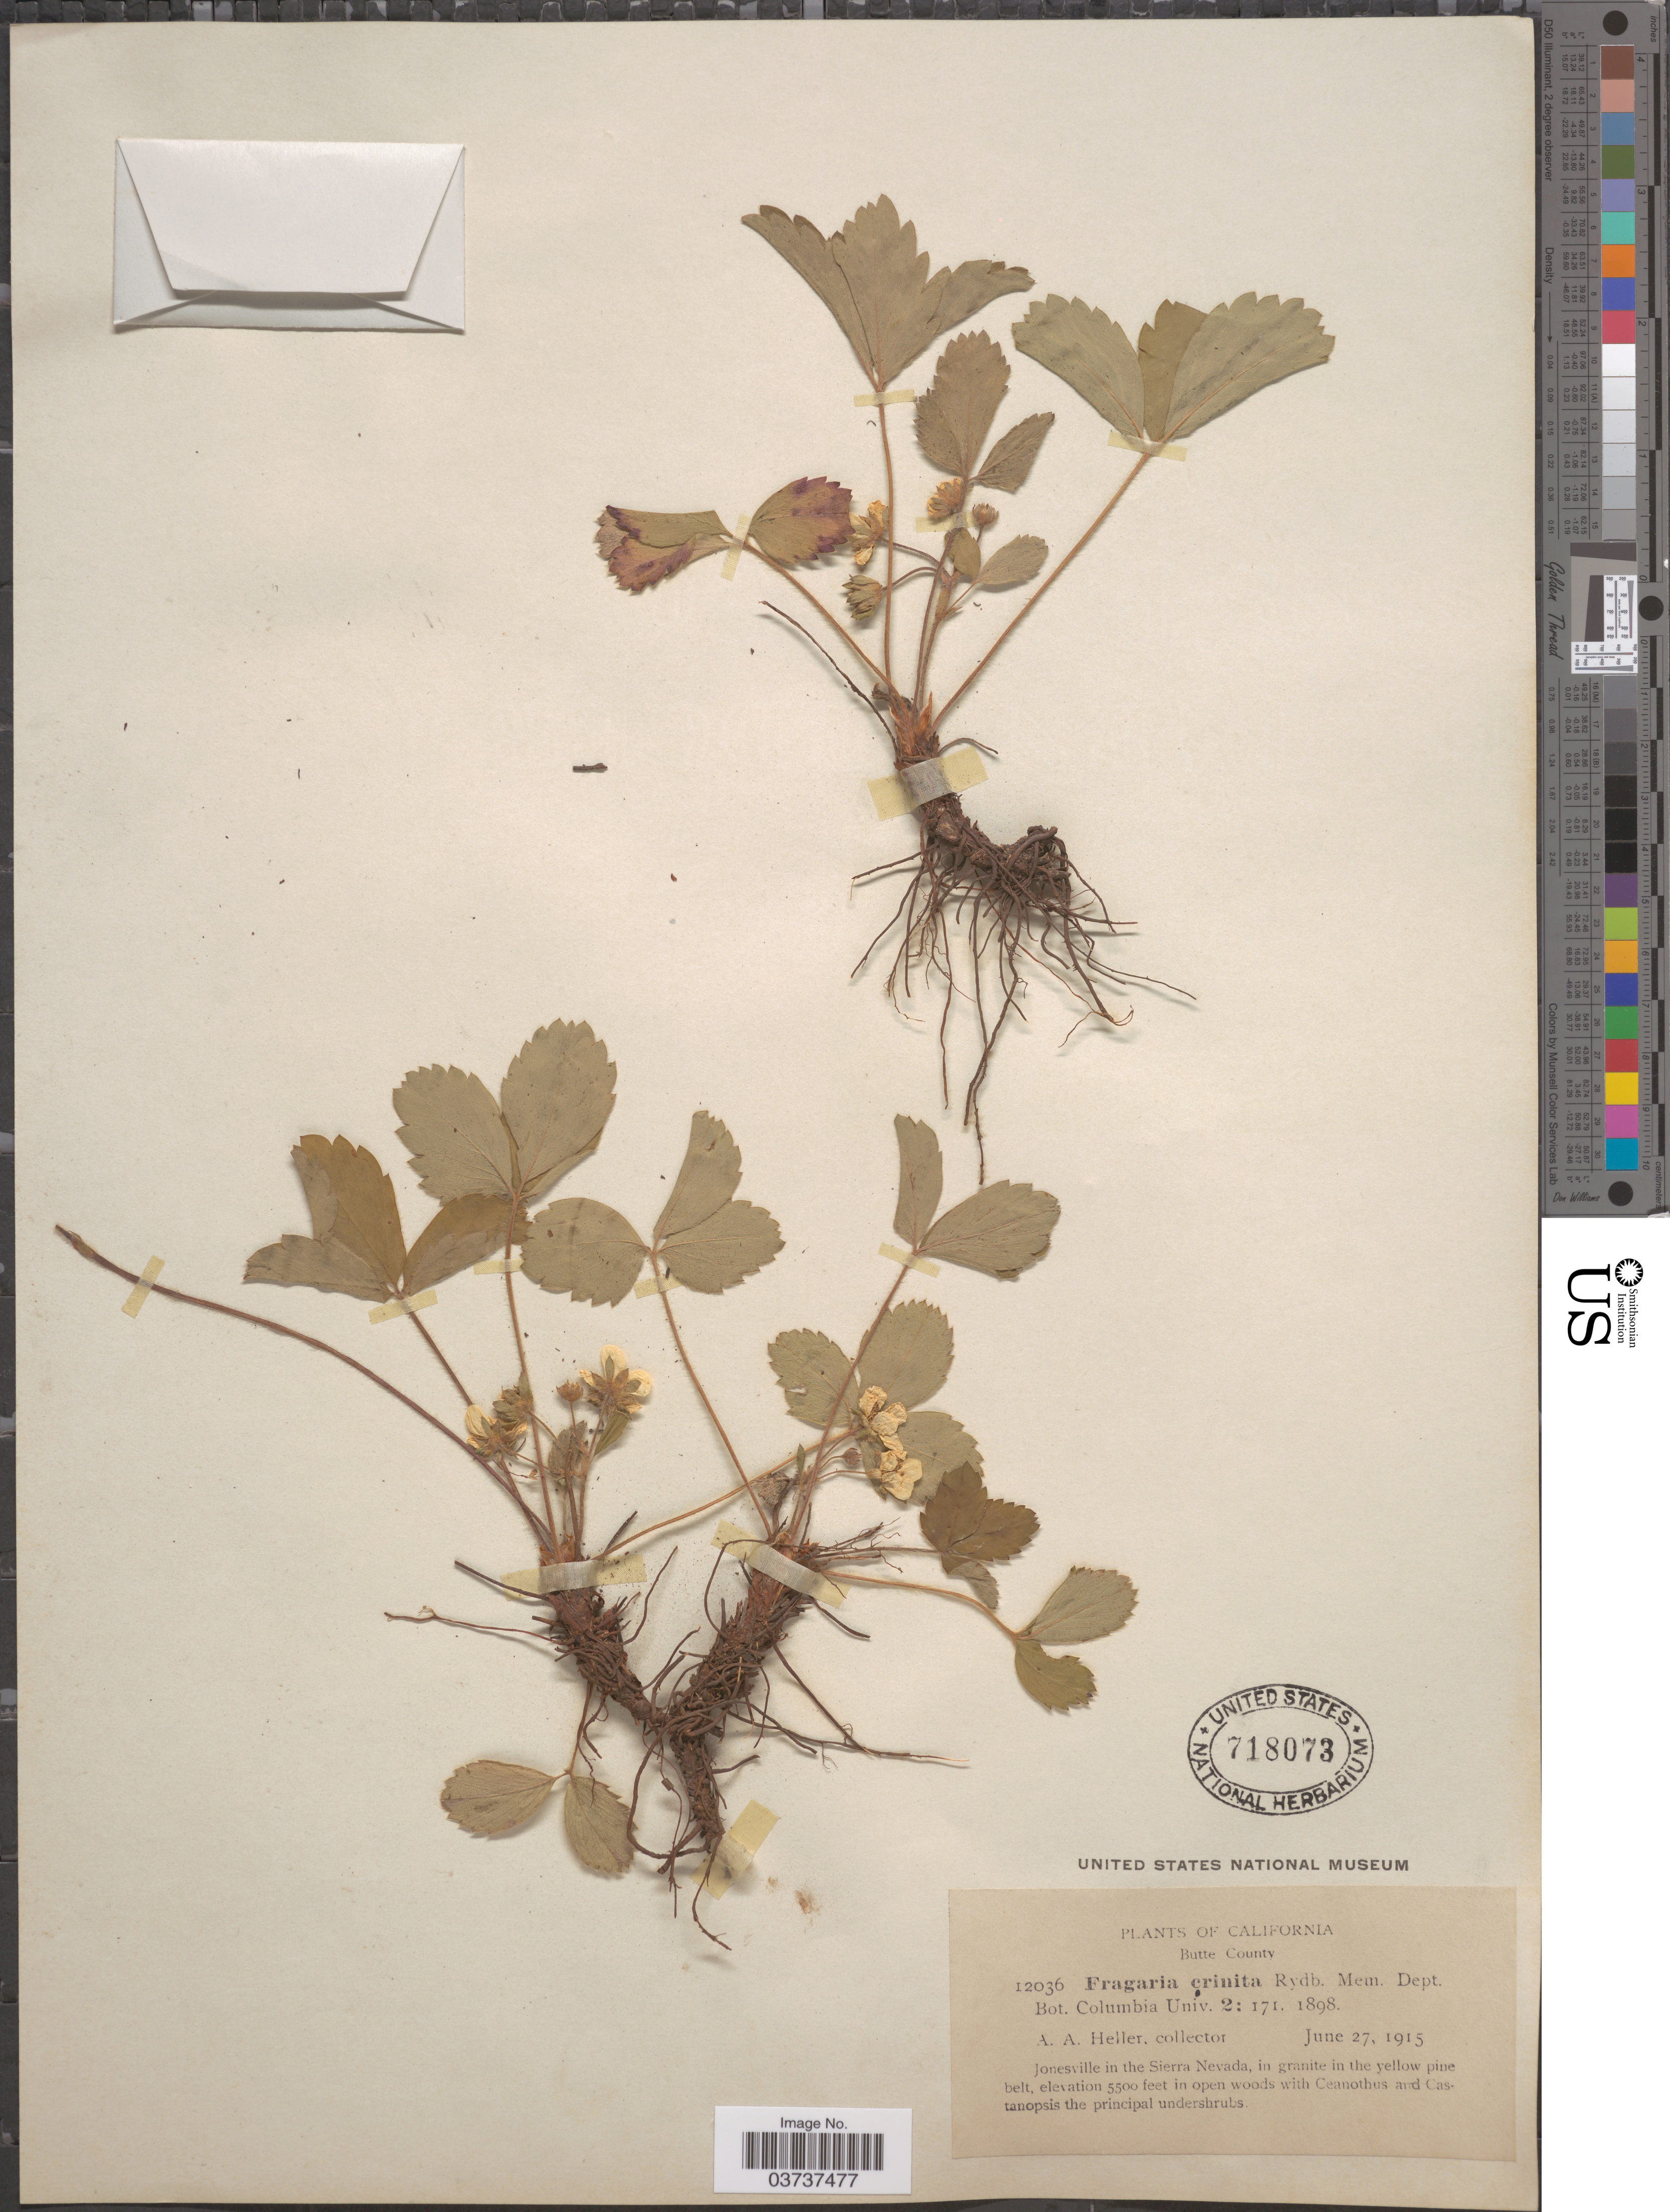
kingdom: Plantae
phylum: Tracheophyta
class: Magnoliopsida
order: Rosales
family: Rosaceae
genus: Fragaria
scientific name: Fragaria vesca subsp. bracteata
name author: L.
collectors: A. A. Heller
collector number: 12036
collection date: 1915-06-27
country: United States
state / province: California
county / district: Butte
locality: Butte County. Jonesville in the Sierra Nevada, in granite in the yellow pinebelt.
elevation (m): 1676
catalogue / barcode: US 718073